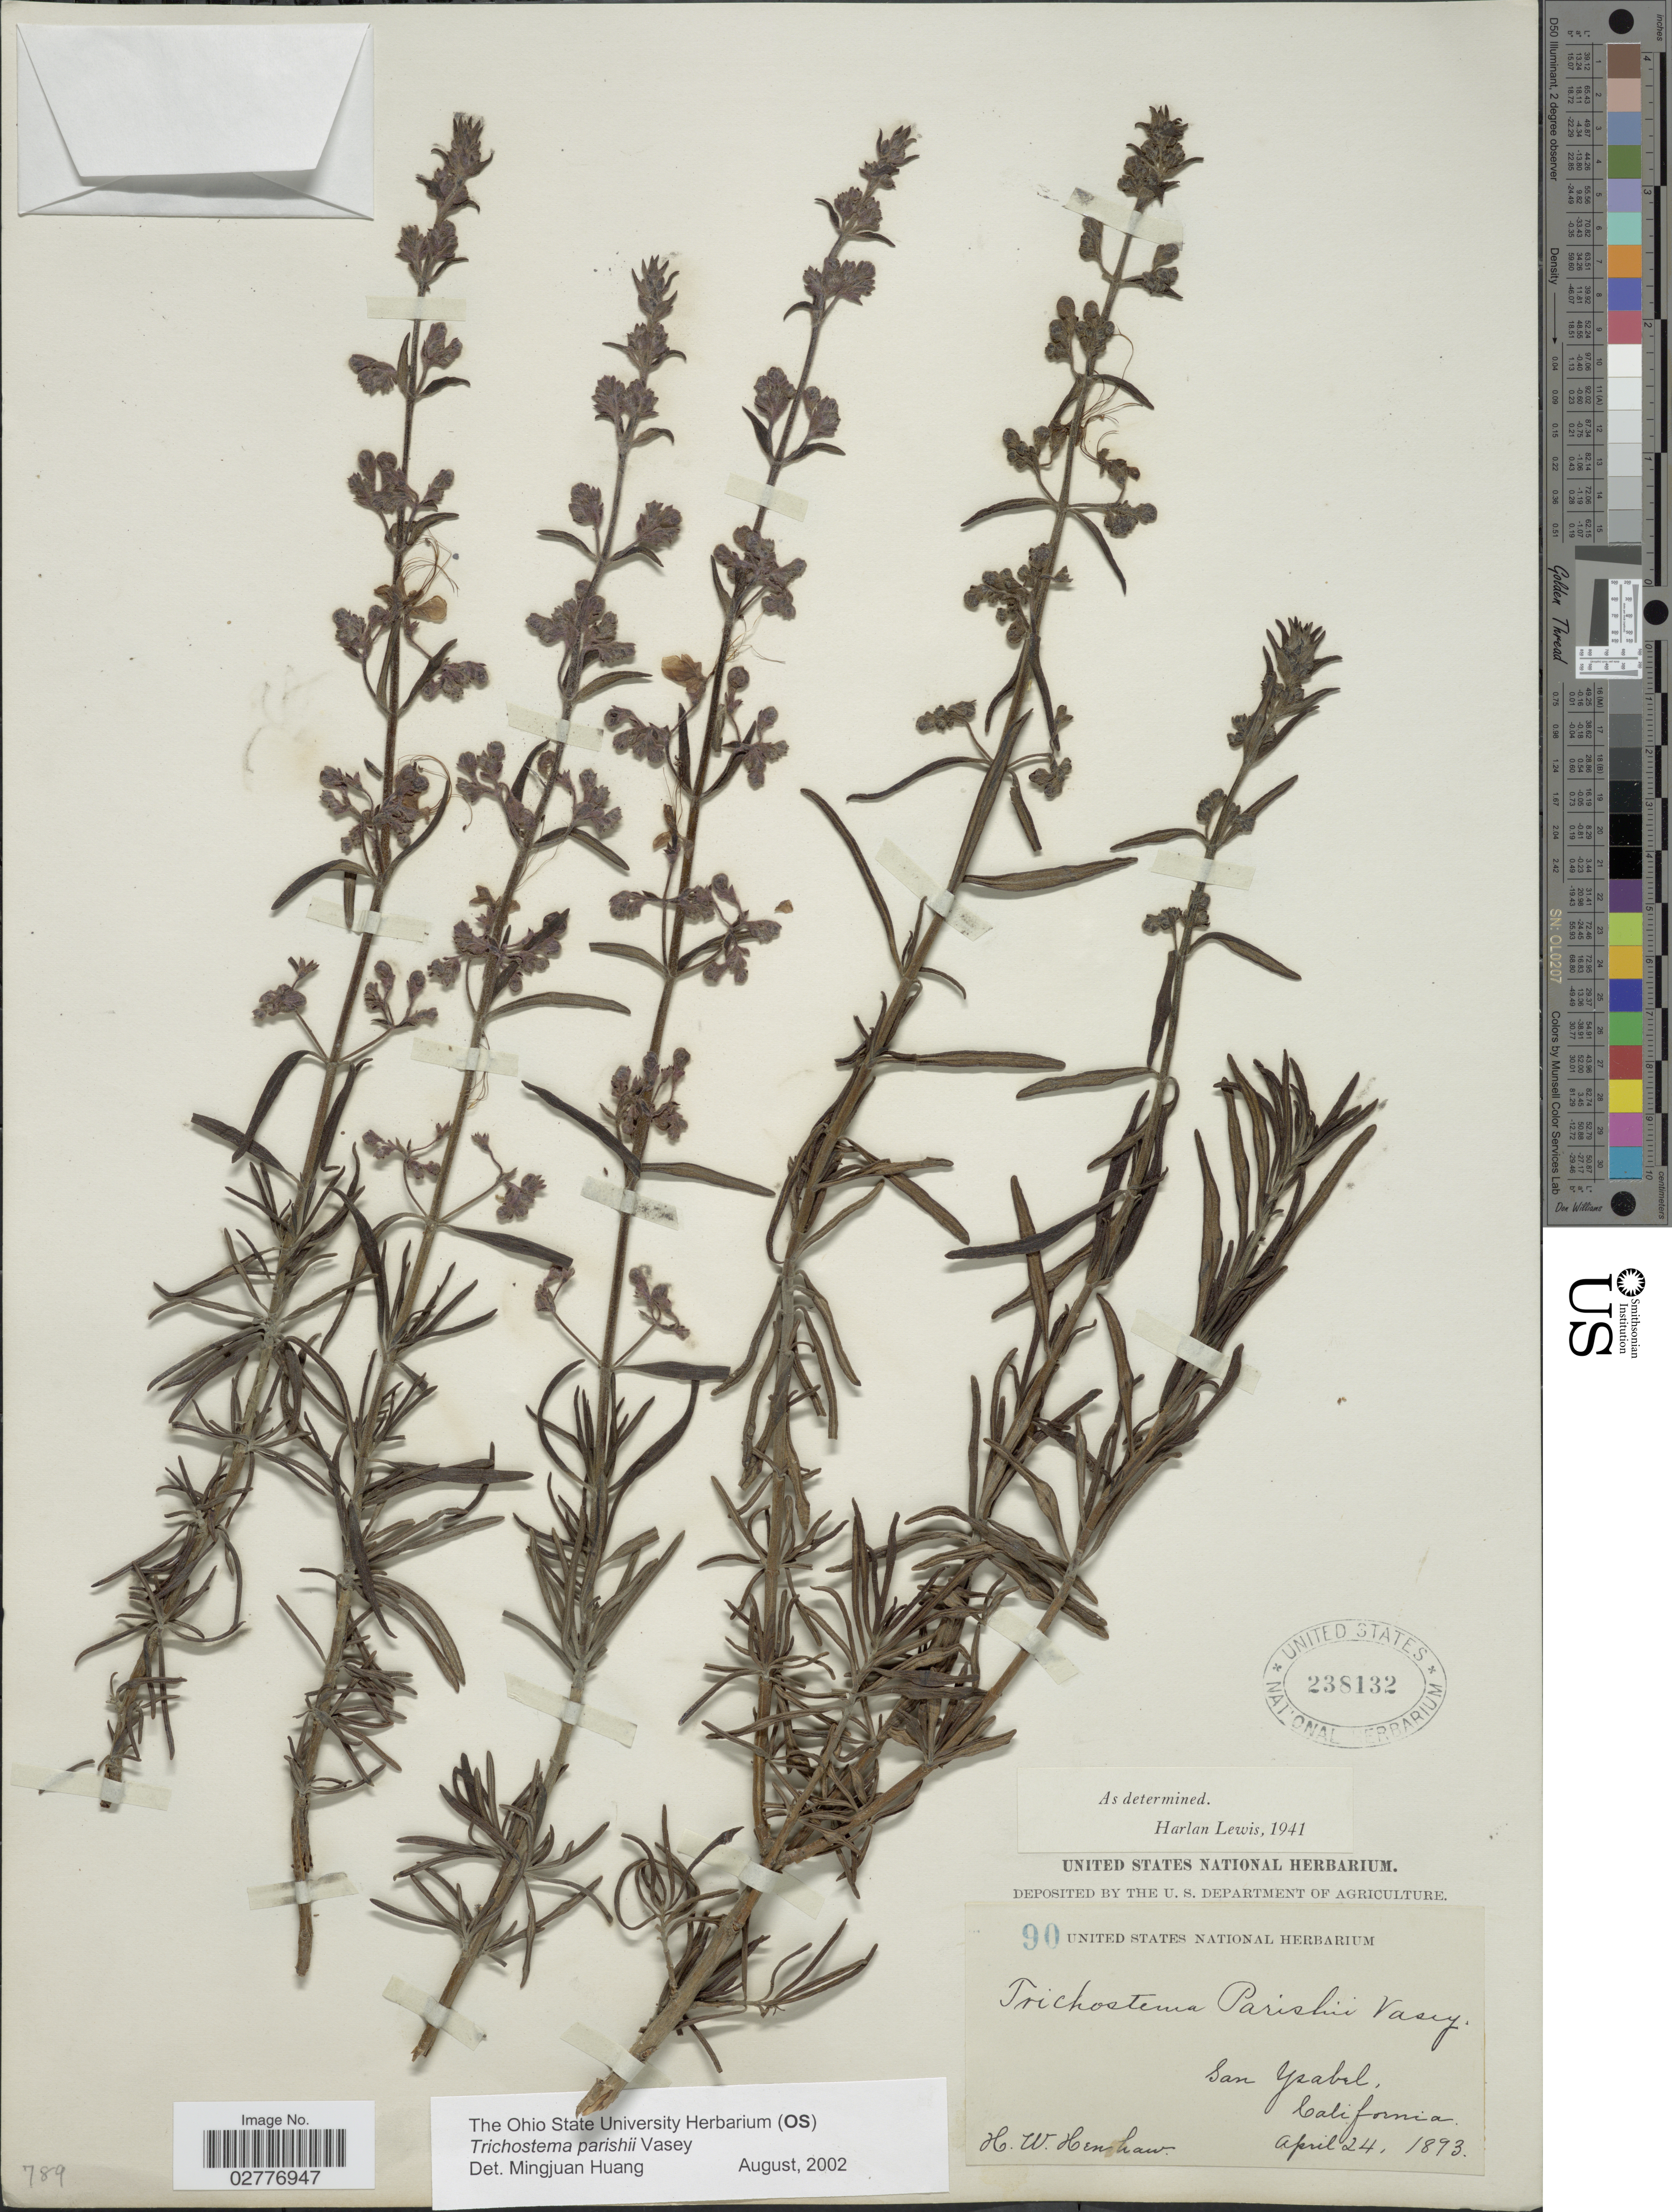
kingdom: Plantae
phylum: Tracheophyta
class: Magnoliopsida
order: Lamiales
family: Lamiaceae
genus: Trichostema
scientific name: Trichostema parishii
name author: Vasey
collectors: H. Henshaw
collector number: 90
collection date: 1893-04-24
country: United States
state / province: California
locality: San Ysabel.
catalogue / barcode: US 238132